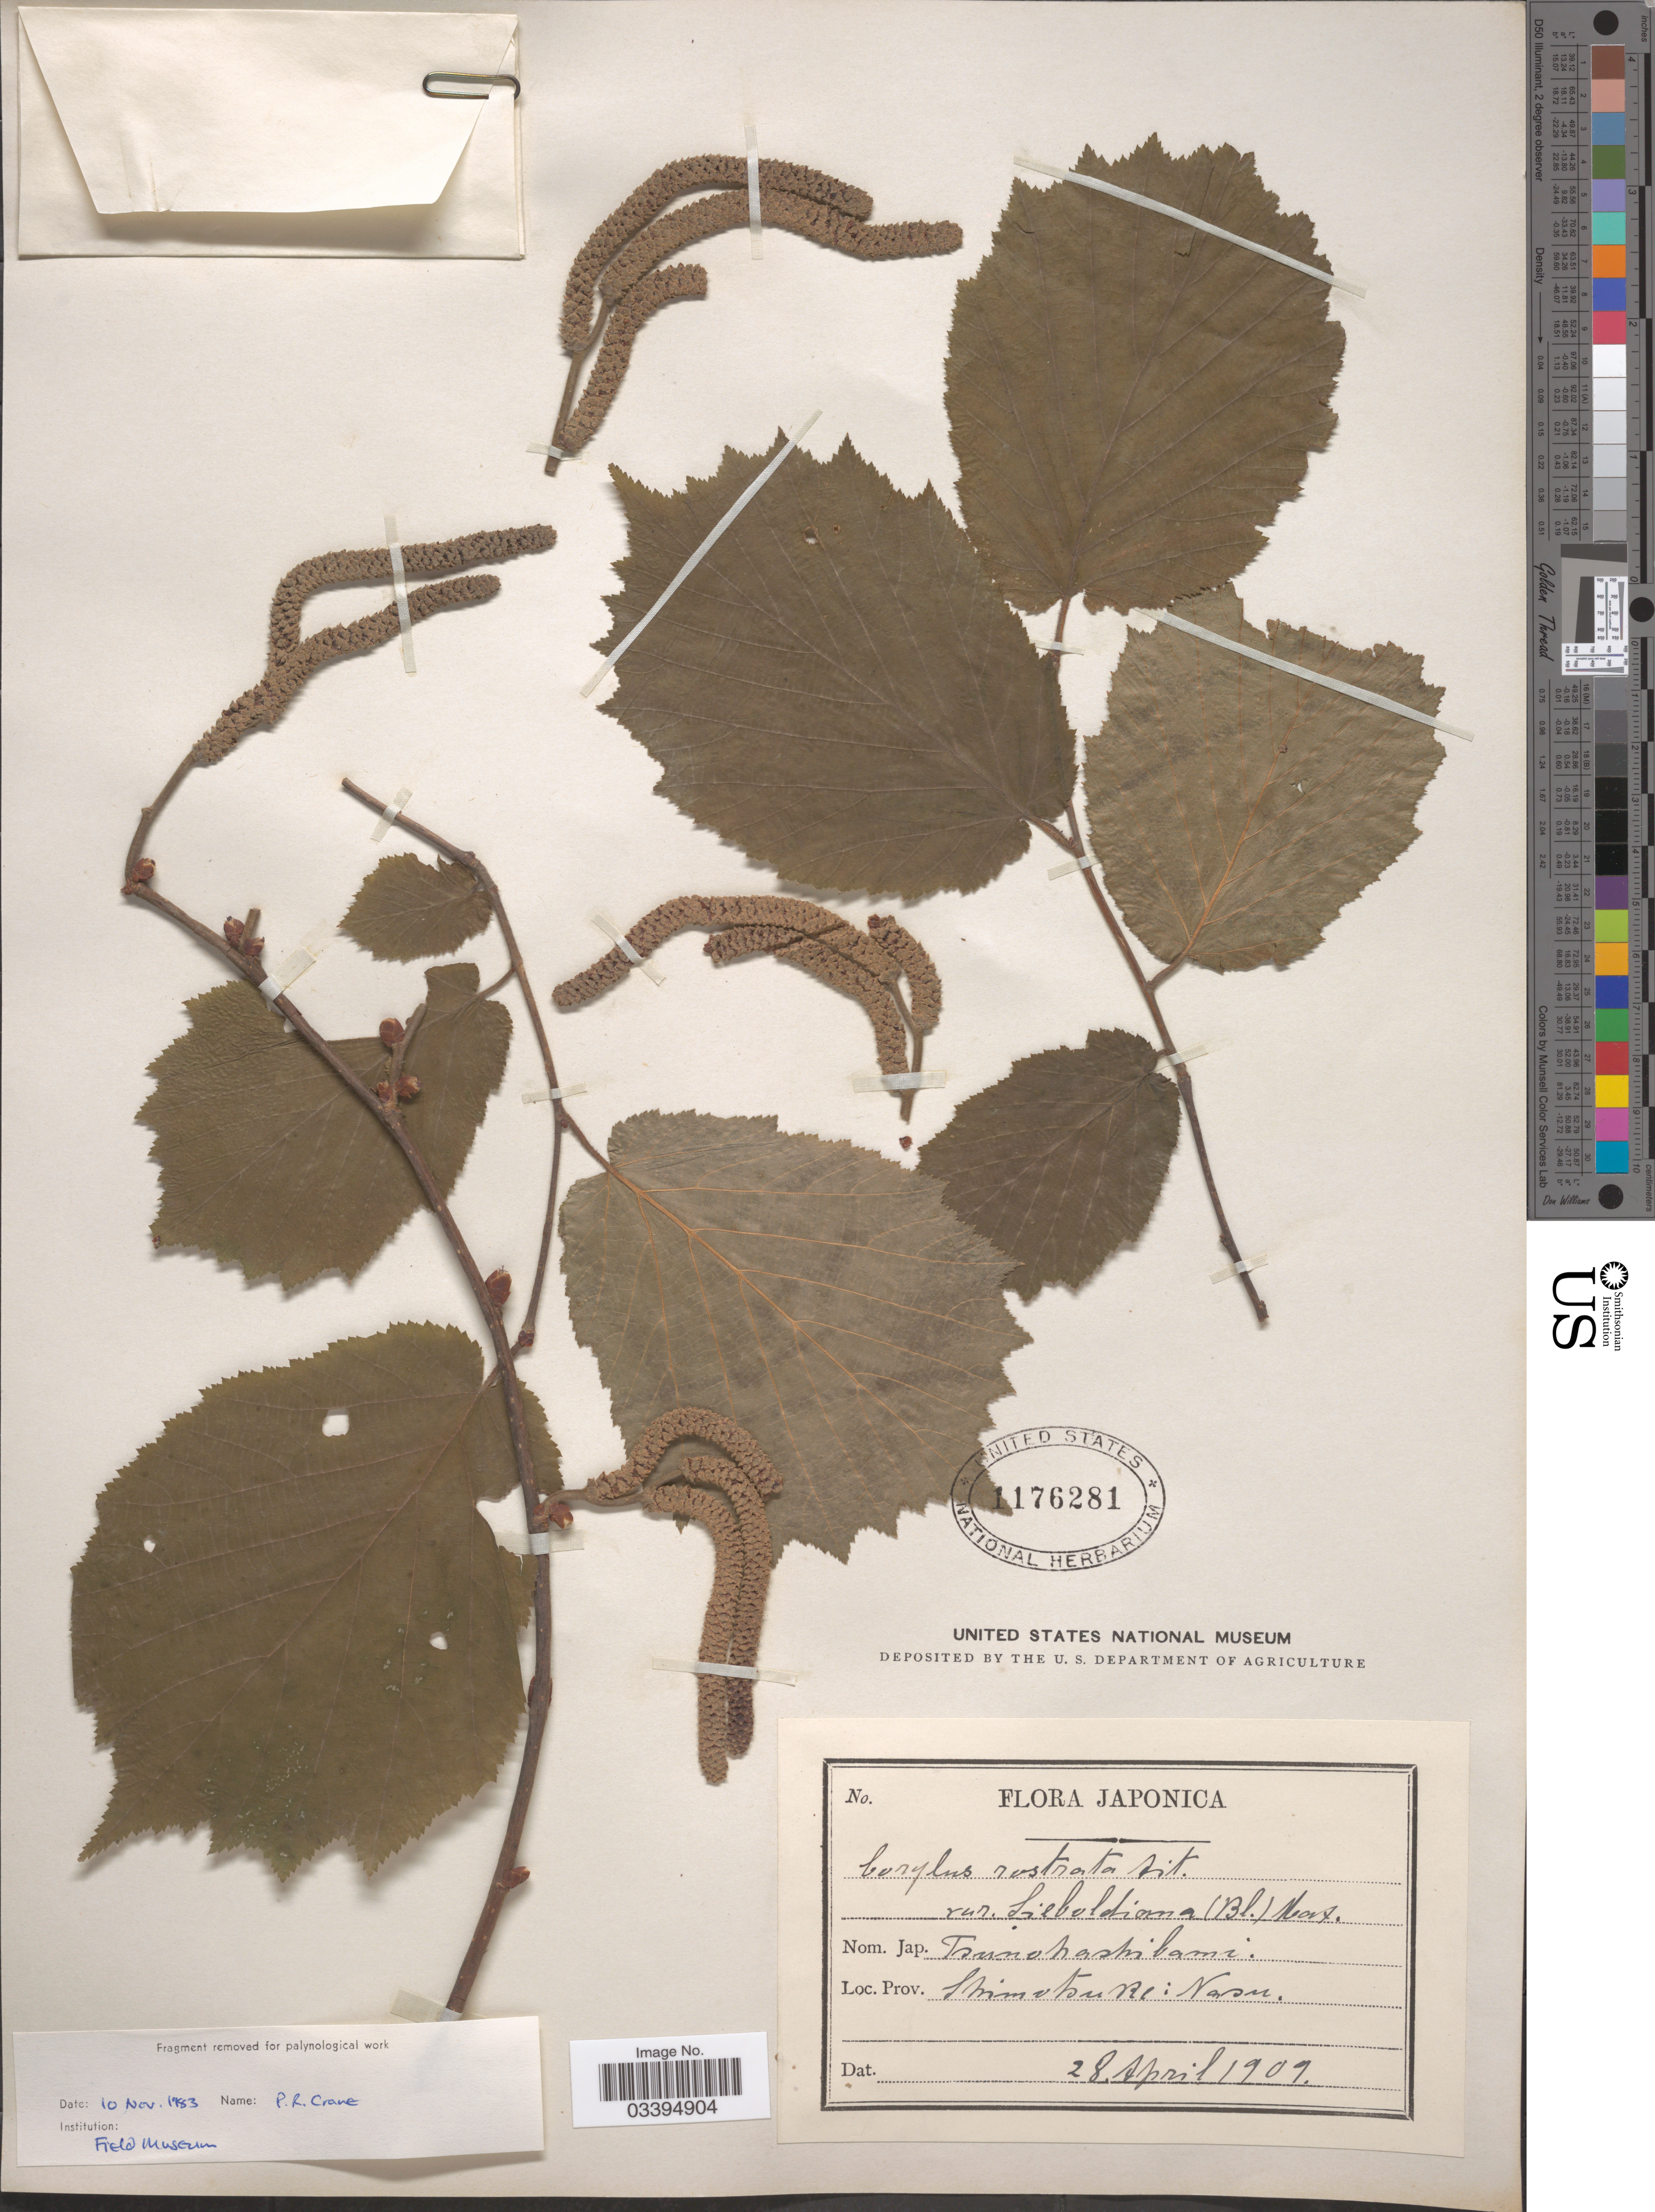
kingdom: Plantae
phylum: Tracheophyta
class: Magnoliopsida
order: Fagales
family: Betulaceae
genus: Corylus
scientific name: Corylus sieboldiana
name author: Blume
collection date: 1909-04-28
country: Japan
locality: Prov. Shimotsuke: Nasu.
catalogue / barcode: US 1176281